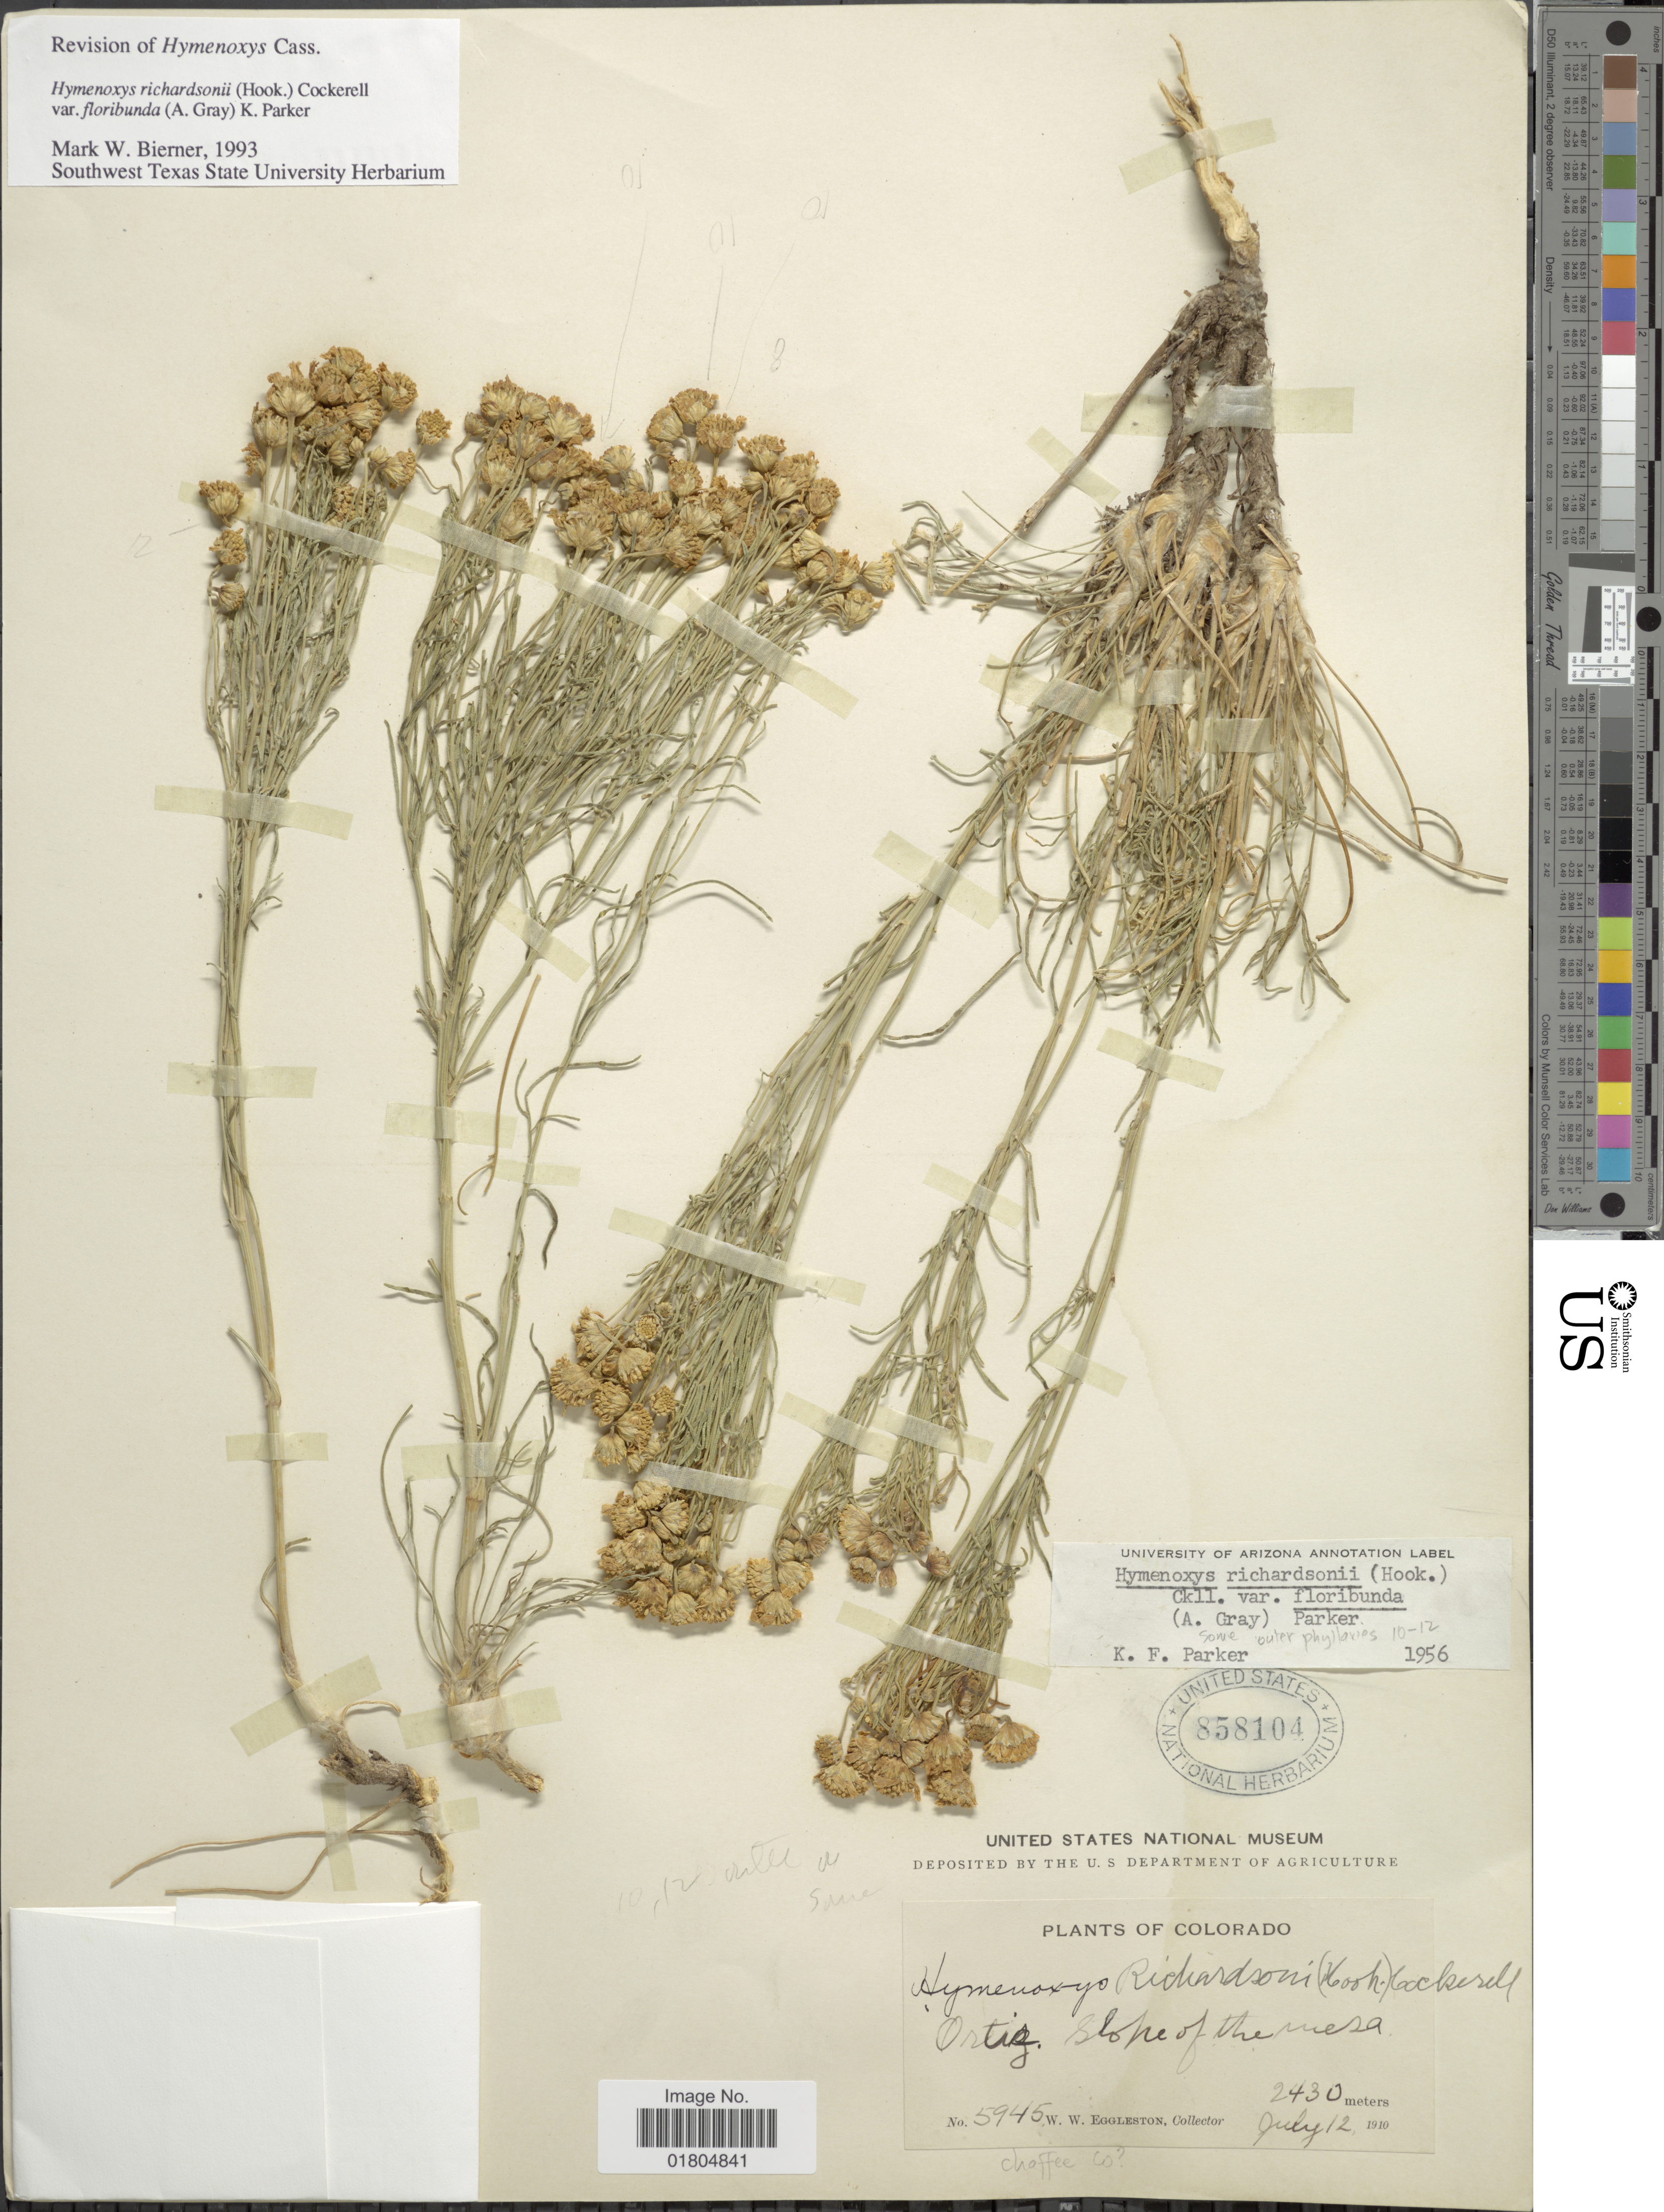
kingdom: Plantae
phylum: Tracheophyta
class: Magnoliopsida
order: Asterales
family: Asteraceae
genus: Hymenoxys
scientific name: Hymenoxys richardsonii var. floribunda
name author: (A. Gray) K.F. Parker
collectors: W. W. Eggleston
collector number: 5945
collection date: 1910-07-12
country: United States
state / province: Colorado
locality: Ortig. Slope of the mesa. Chaffee Co.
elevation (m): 2430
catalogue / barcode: US 858104